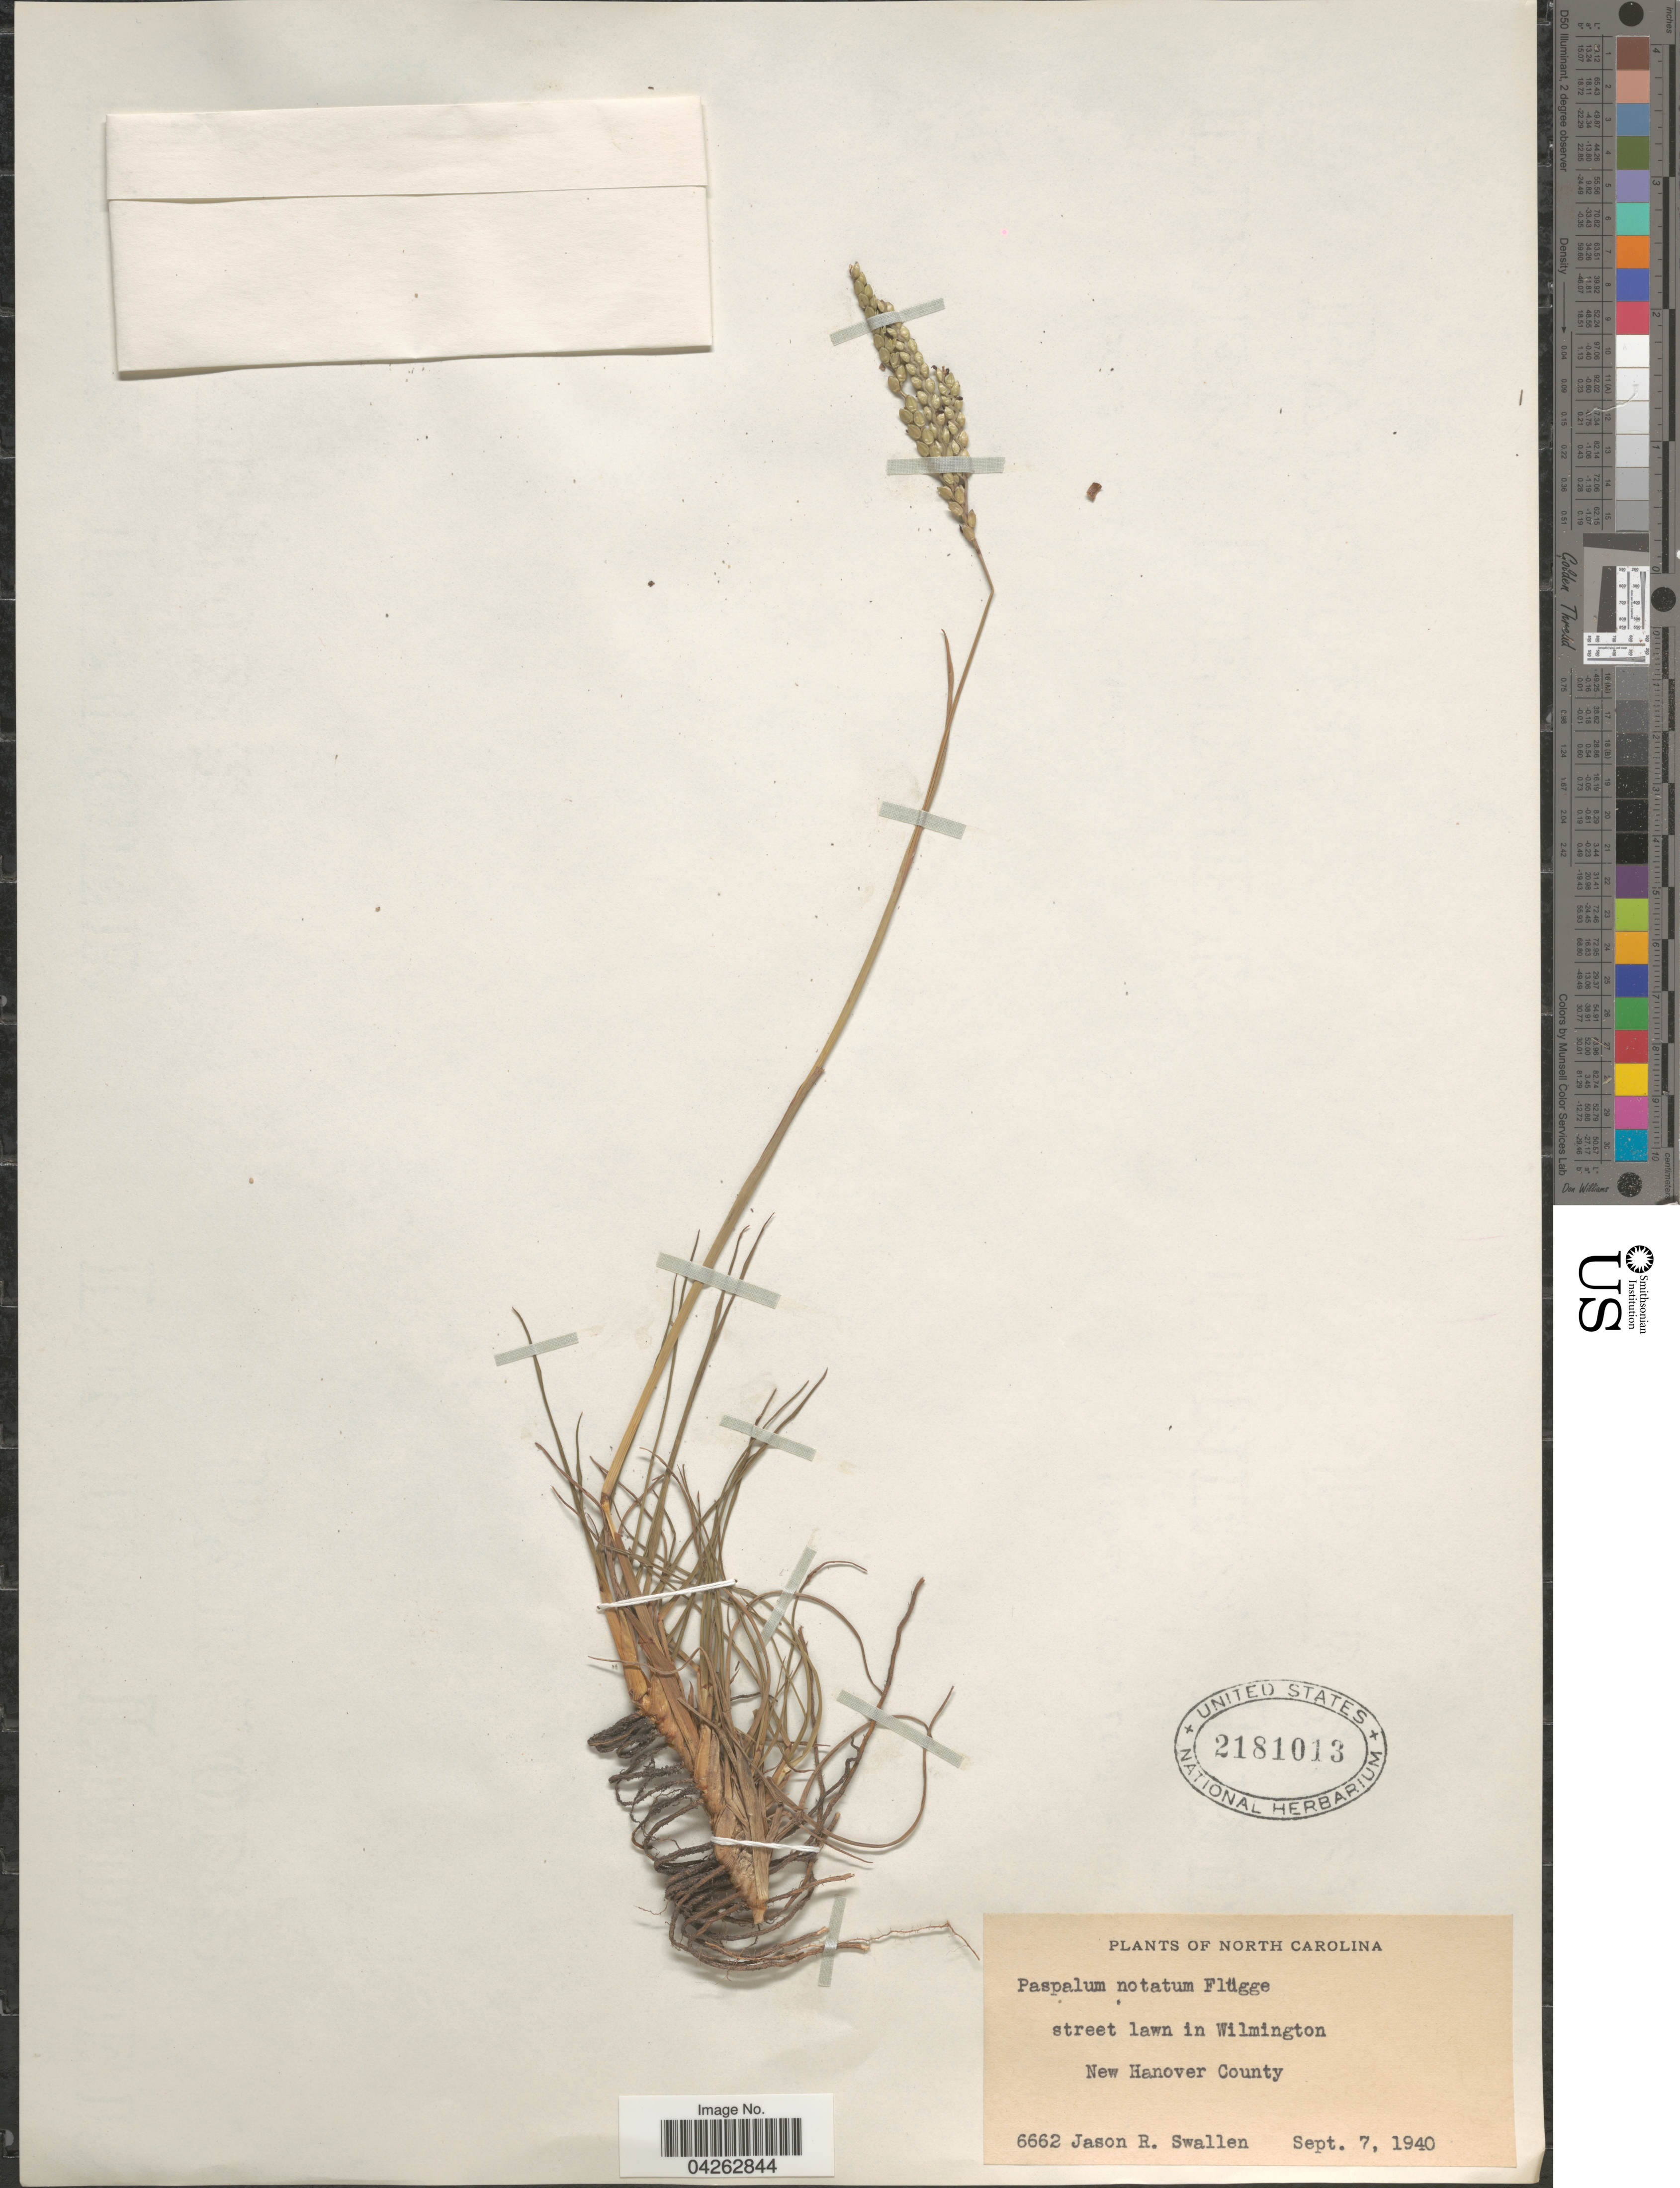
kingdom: Plantae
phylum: Tracheophyta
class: Liliopsida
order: Poales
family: Poaceae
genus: Paspalum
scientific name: Paspalum notatum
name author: Flüggé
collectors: J. R. Swallen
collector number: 6662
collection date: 1940-09-07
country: United States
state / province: North Carolina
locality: Street lawn in Wilmington. New Hanover County.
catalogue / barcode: US 2181013